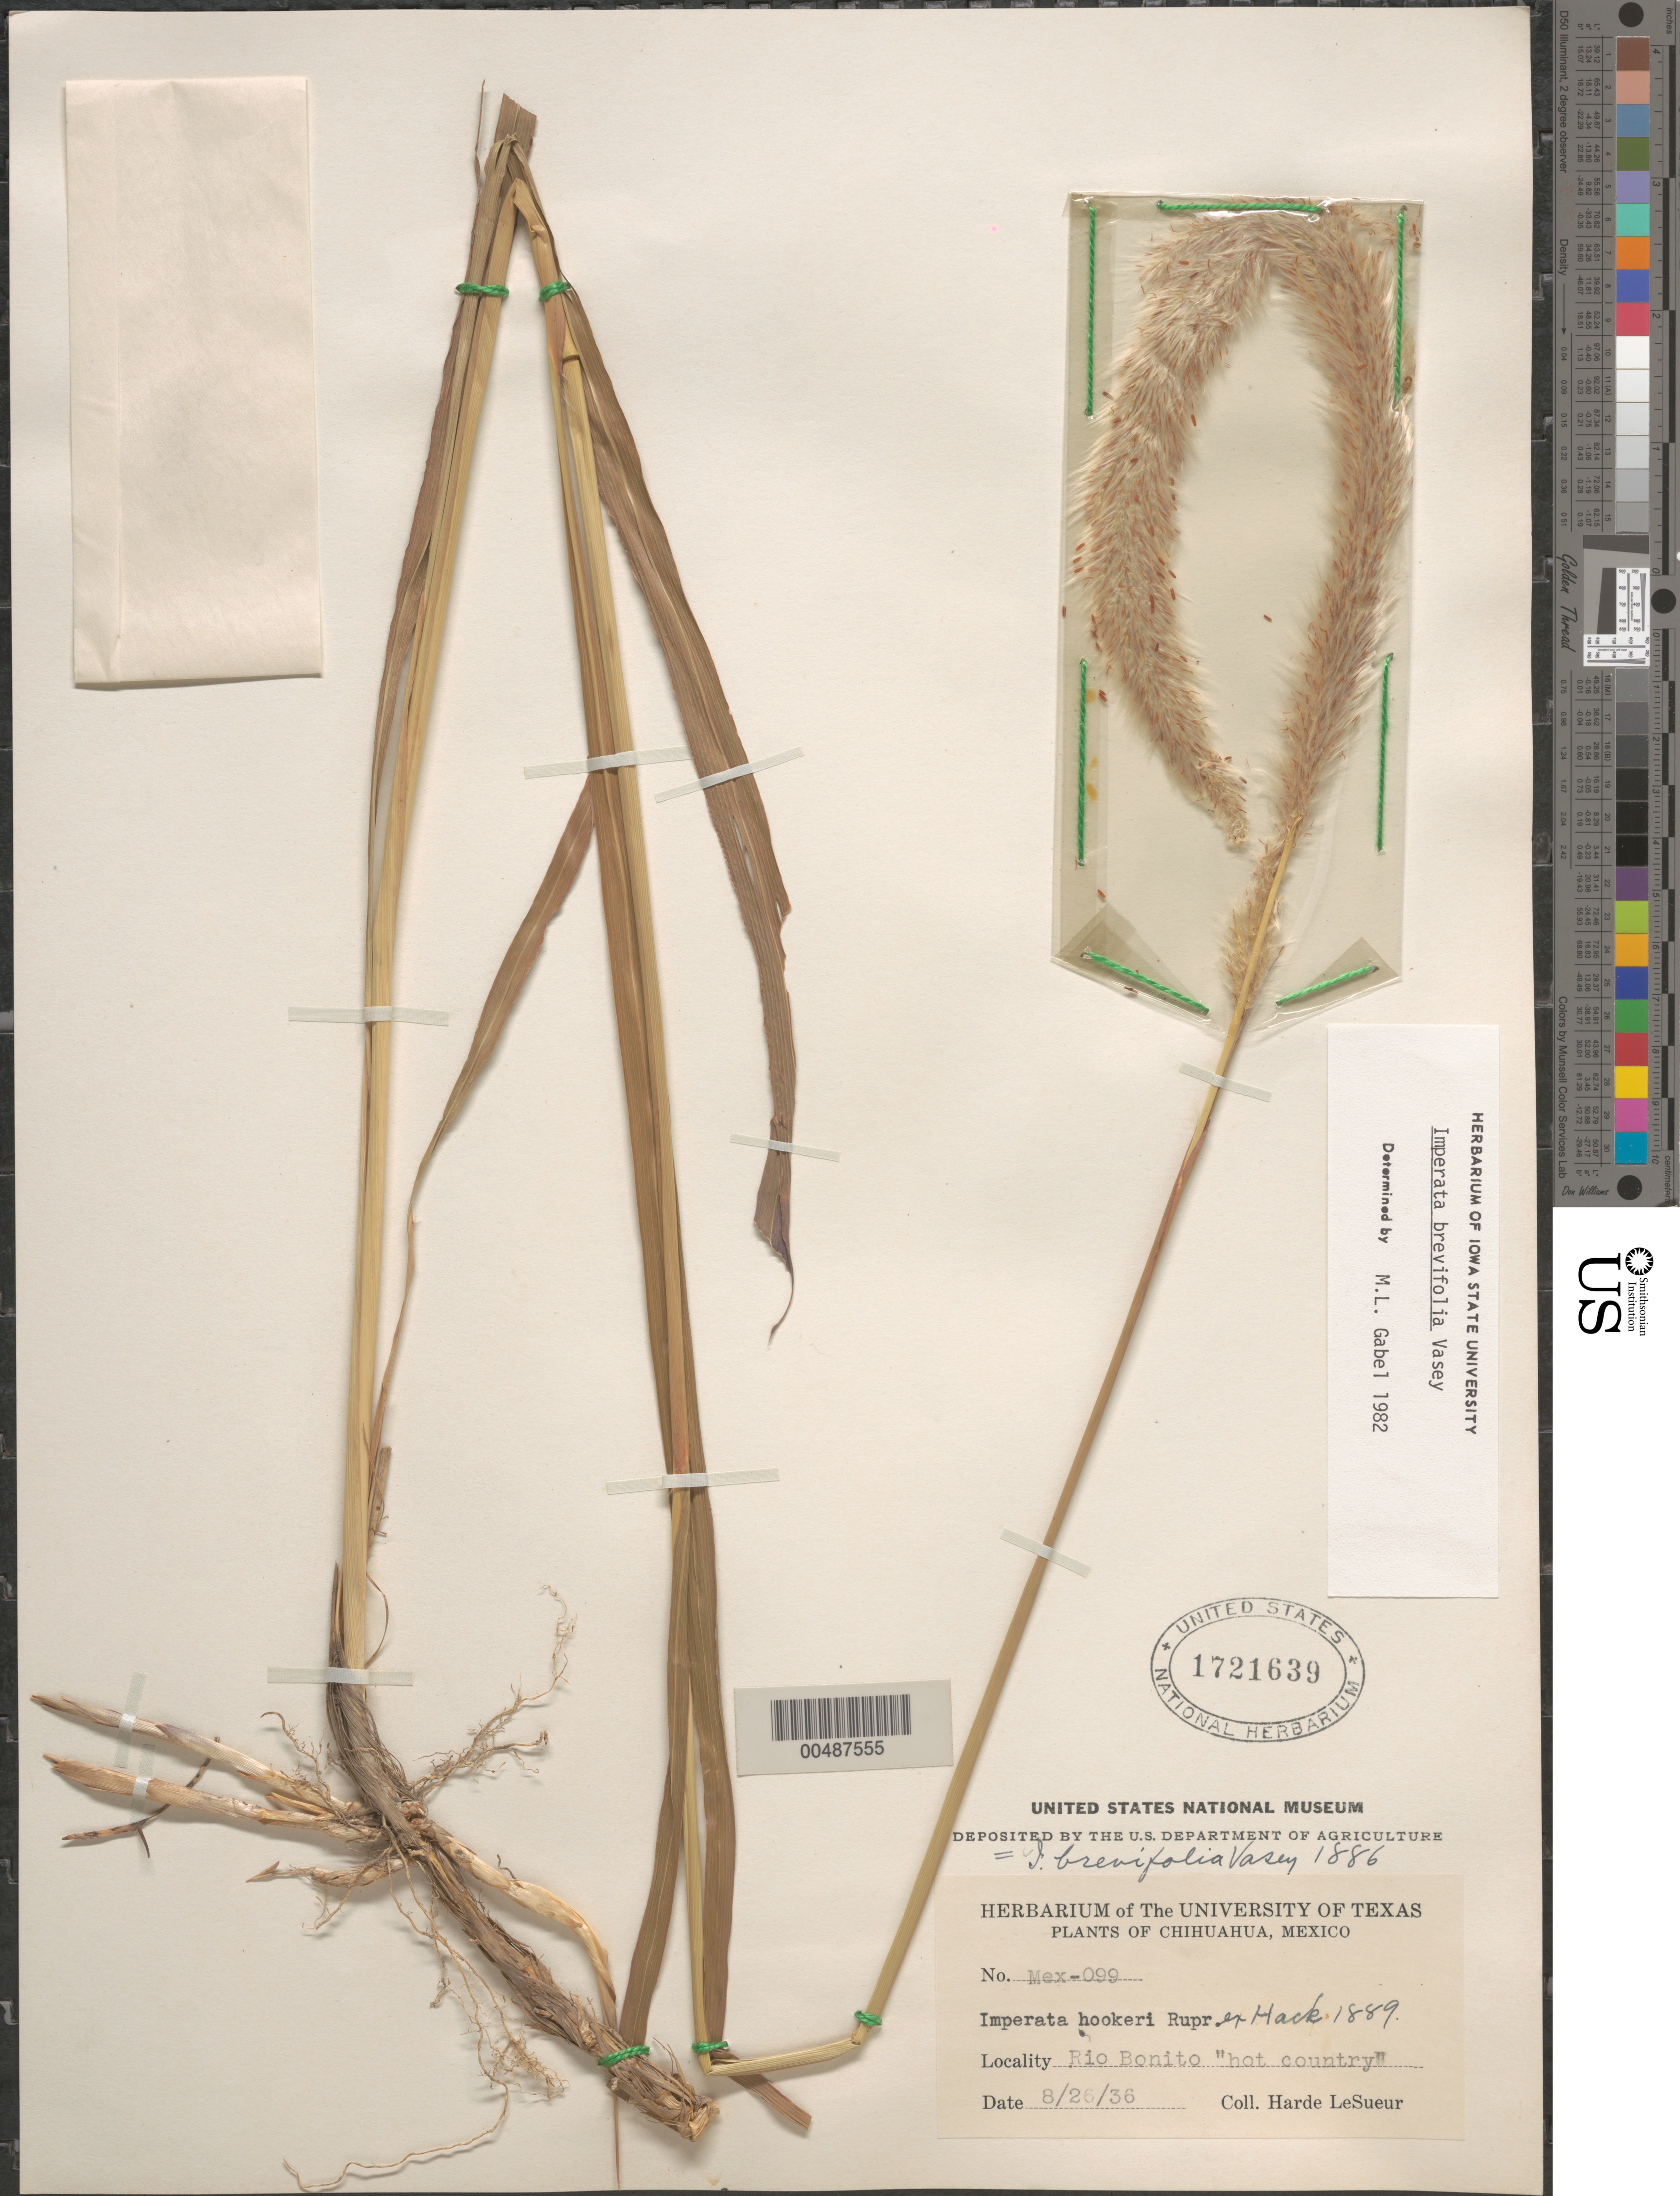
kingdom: Plantae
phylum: Tracheophyta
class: Liliopsida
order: Poales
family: Poaceae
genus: Imperata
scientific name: Imperata brevifolia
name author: Vasey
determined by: Gabel, M. L.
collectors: D. H. LeSueur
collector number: Mex-099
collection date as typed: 23 Aug 1936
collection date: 1936-08-23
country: Mexico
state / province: Chihuahua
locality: Rio Bonito hot country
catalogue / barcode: US 1721639